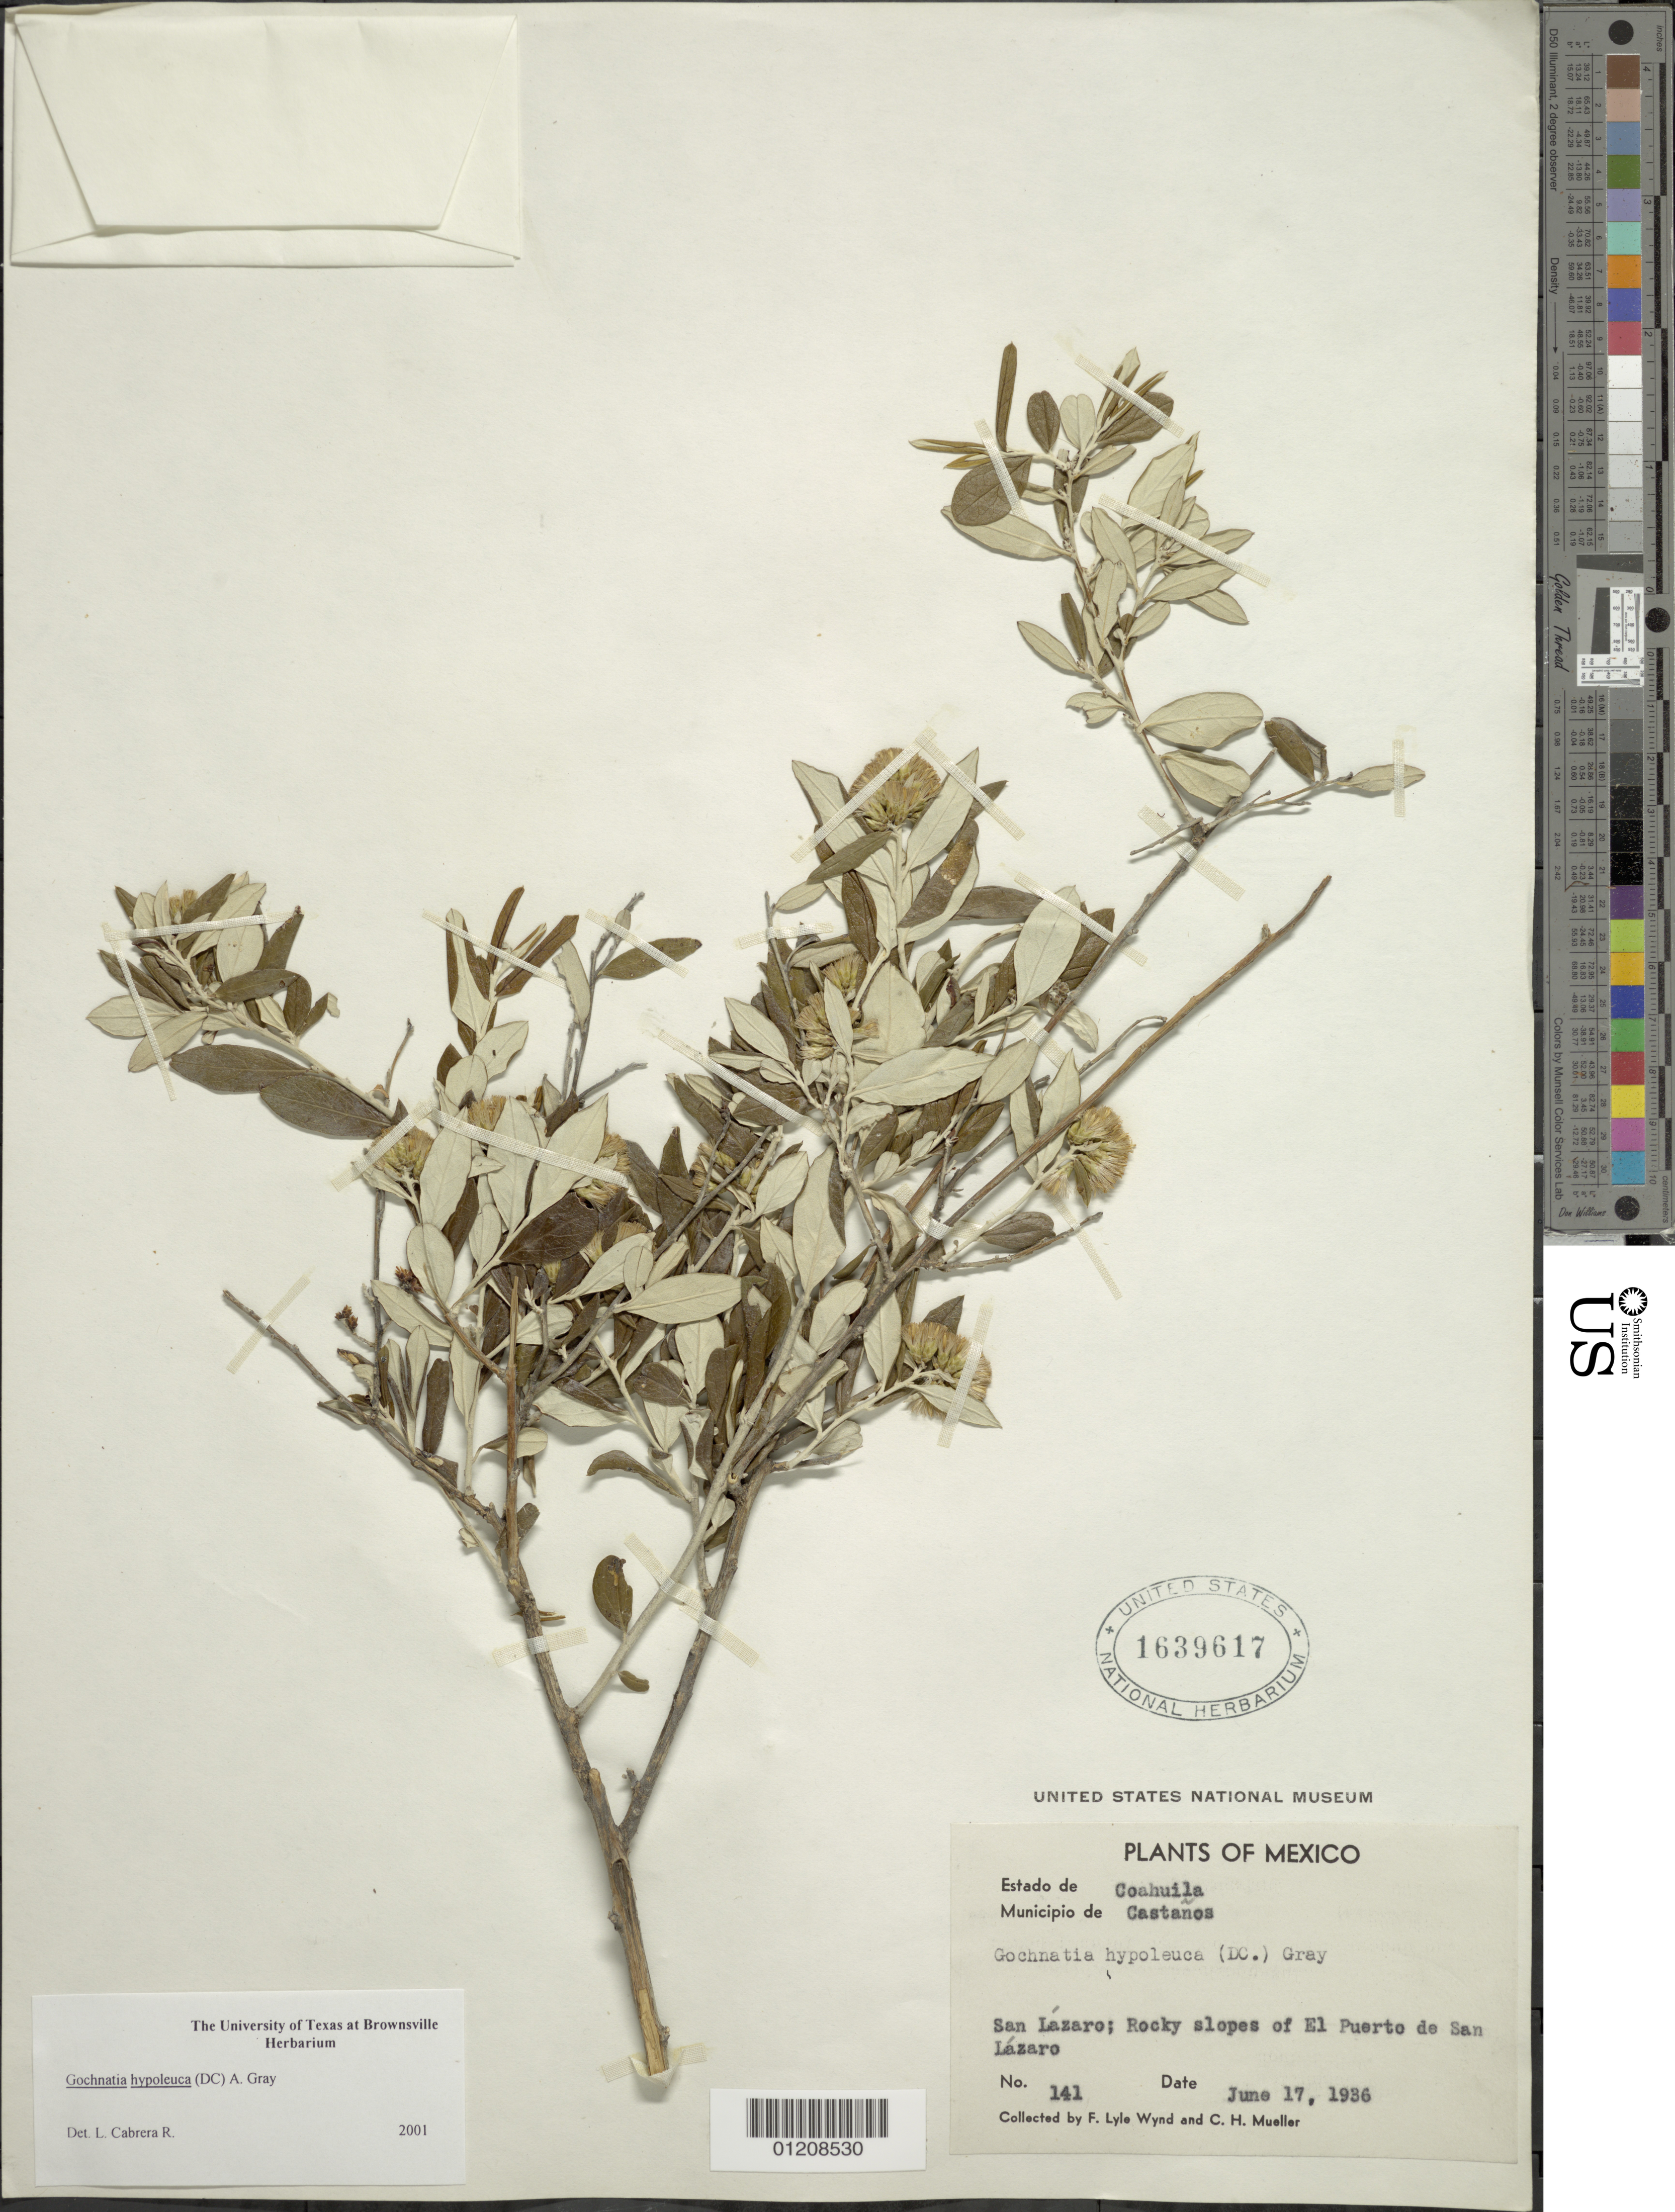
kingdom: Plantae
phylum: Tracheophyta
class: Magnoliopsida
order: Asterales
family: Asteraceae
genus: Nahuatlea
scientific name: Nahuatlea hypoleuca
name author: (DC.) V.A. Funk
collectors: F. L. Wynd & C. H. Mueller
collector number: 141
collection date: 1936-06-17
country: Mexico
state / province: Coahuila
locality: San Lázaro; Rocky slopes of El Puerto de San Lázaro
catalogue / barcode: US 1639617